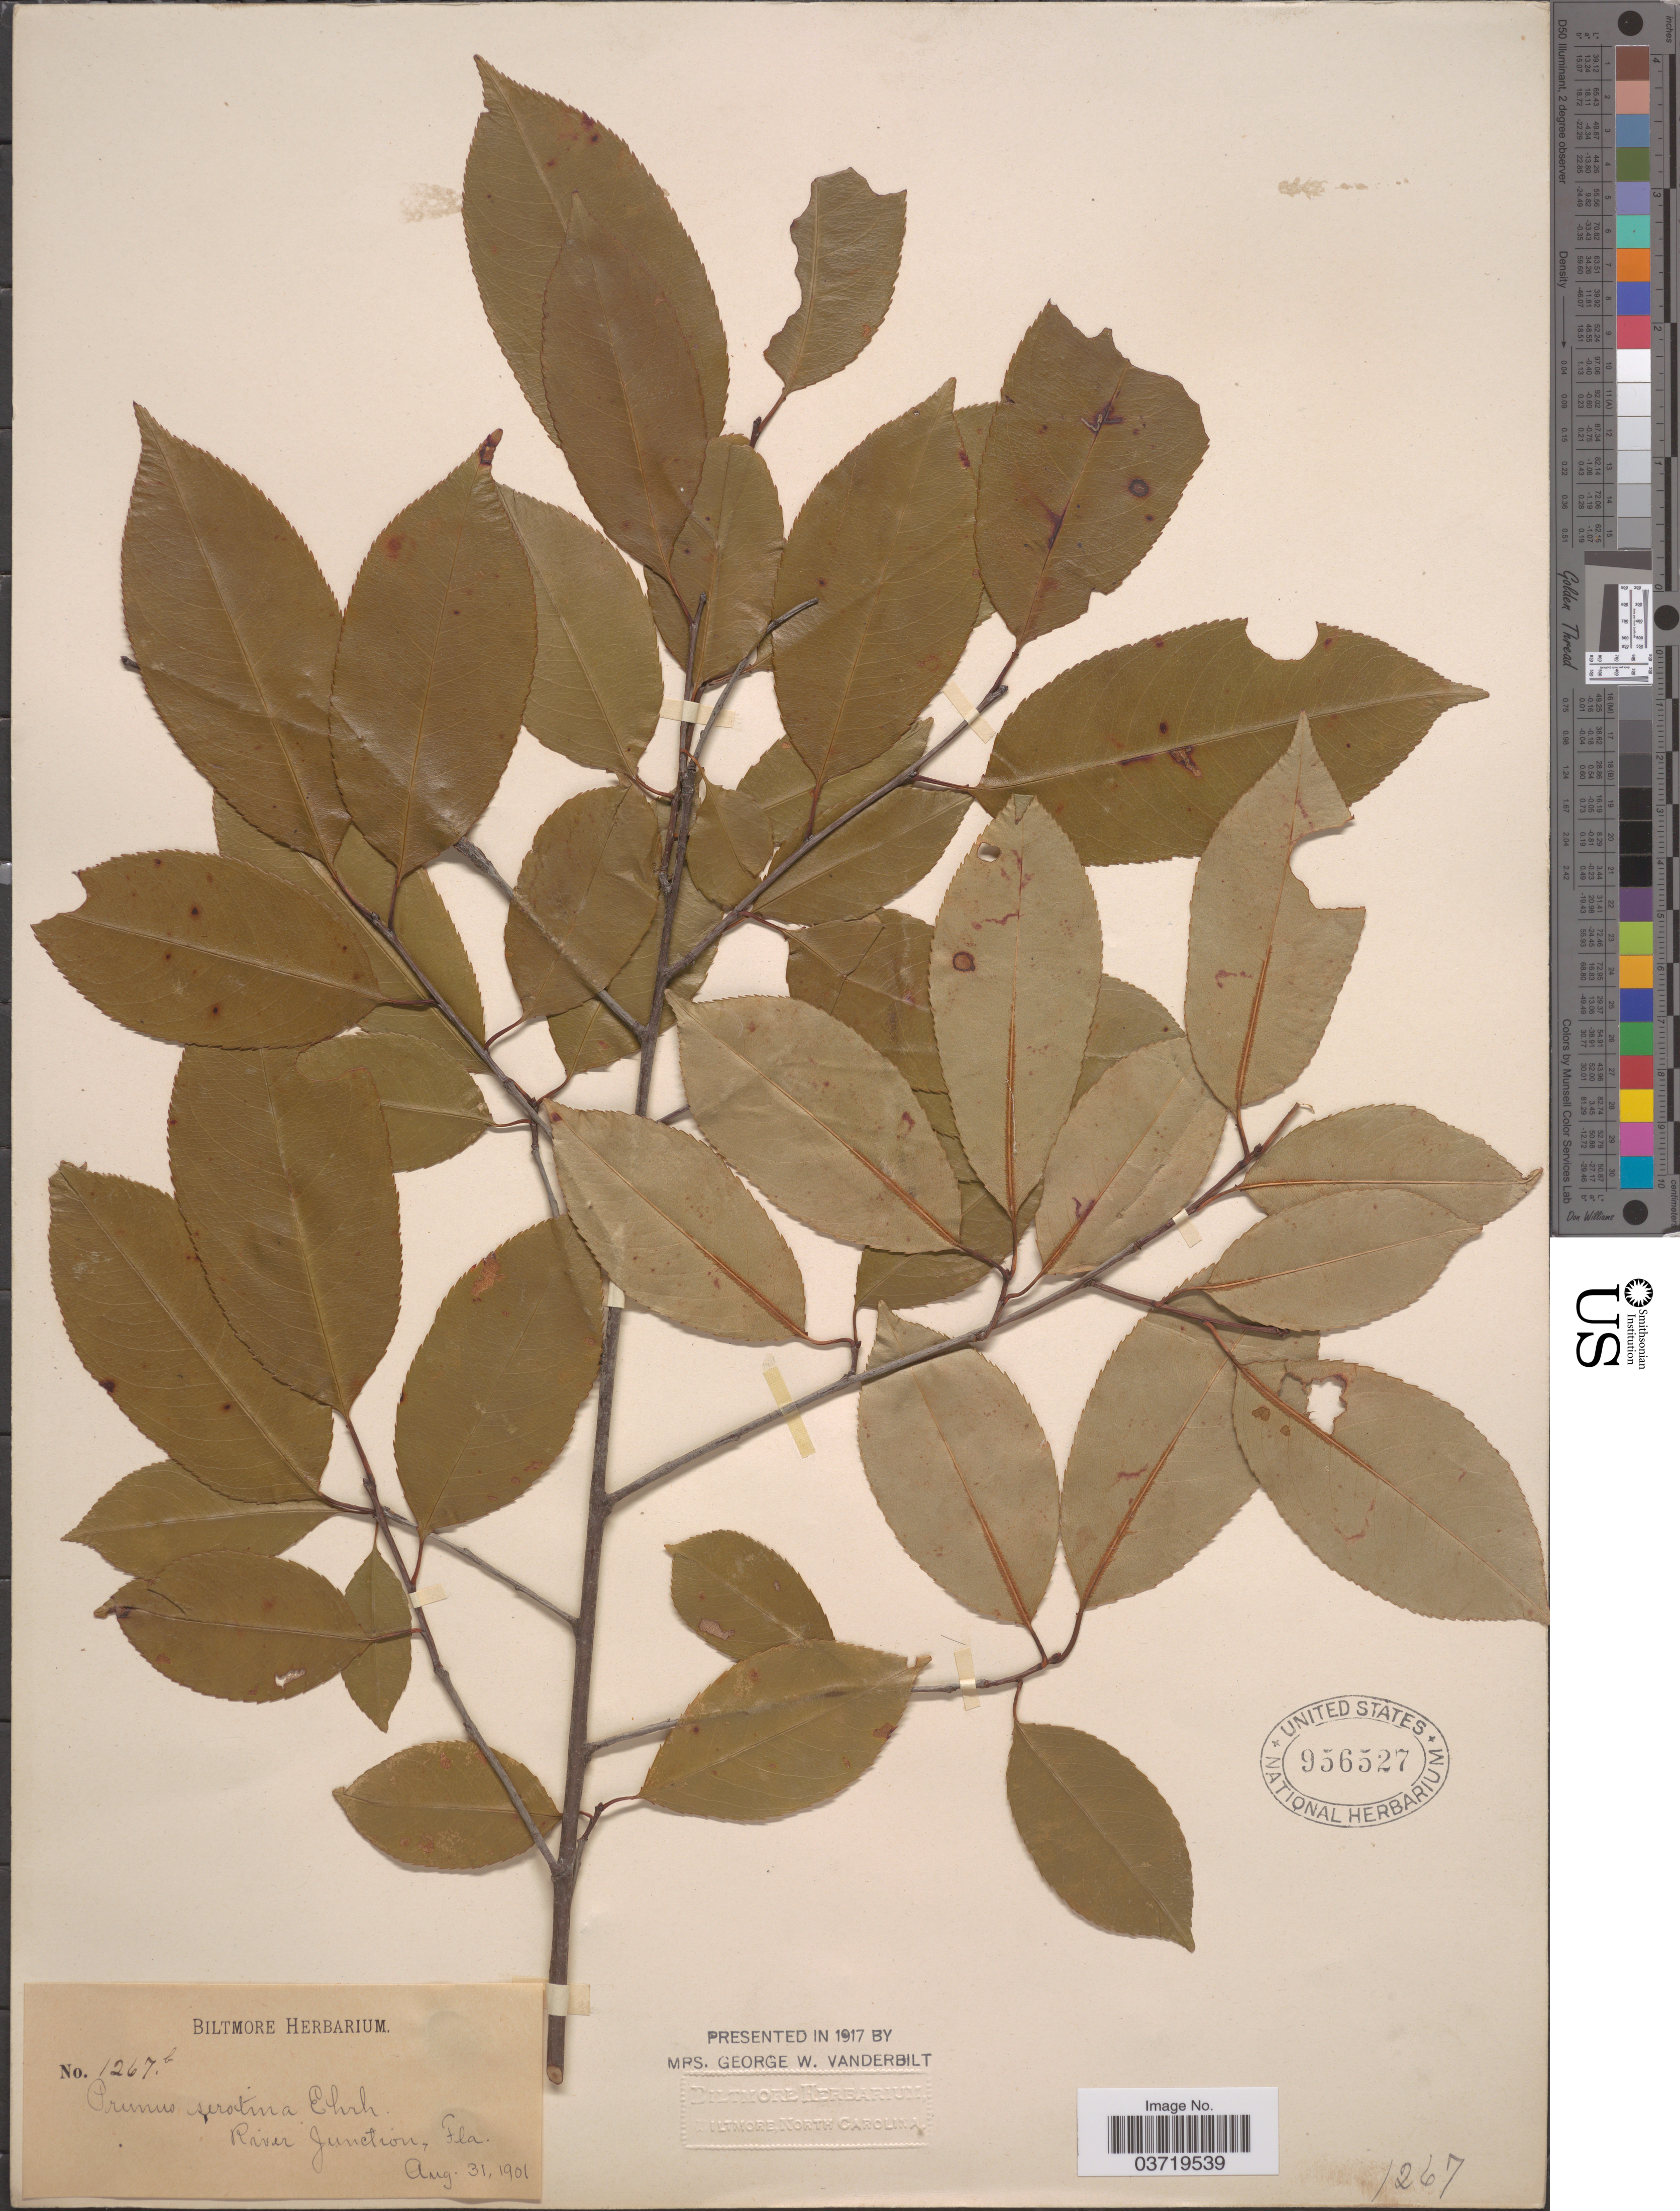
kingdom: Plantae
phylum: Tracheophyta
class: Magnoliopsida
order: Rosales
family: Rosaceae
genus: Prunus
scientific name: Prunus serotina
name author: Ehrh.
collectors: ex herb. Biltmore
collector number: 1267b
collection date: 1901-08-31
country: United States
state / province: Florida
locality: River Junction.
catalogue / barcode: US 956527